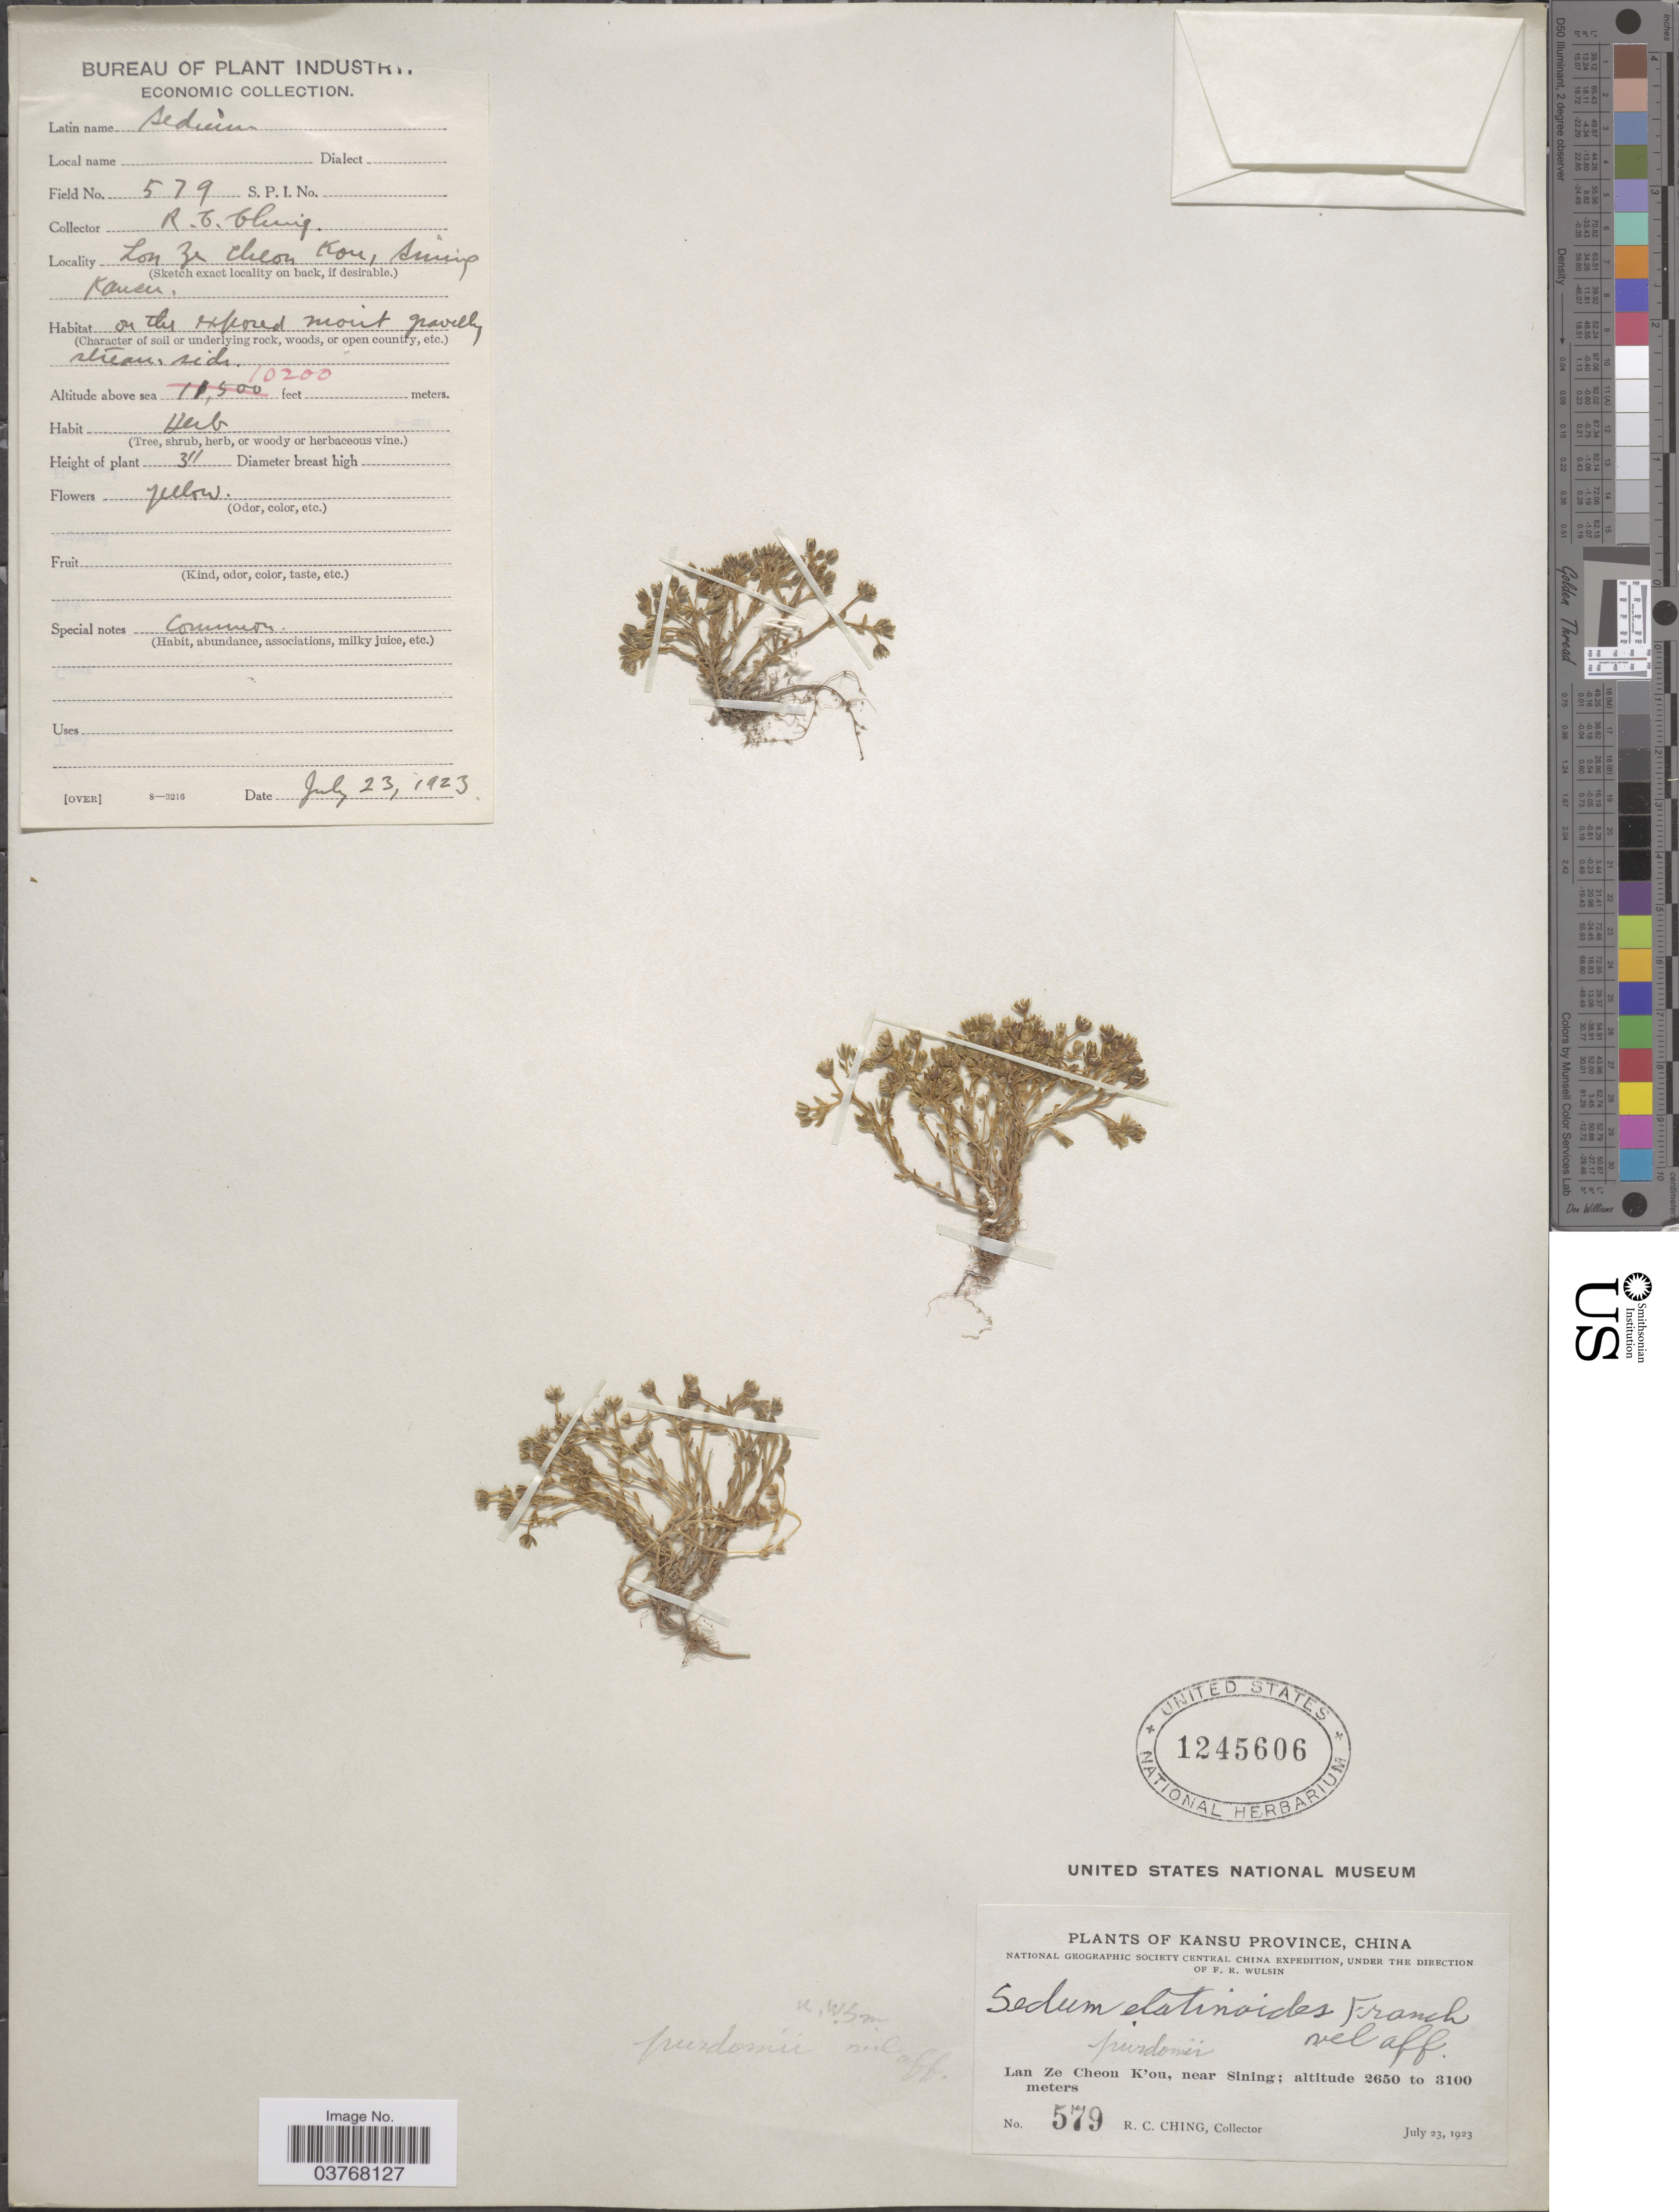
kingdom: Plantae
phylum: Tracheophyta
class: Magnoliopsida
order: Saxifragales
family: Crassulaceae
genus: Sedum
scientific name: Sedum elatinoides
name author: Franch.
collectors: R. C. Ching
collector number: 579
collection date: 1923-07-23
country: China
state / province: Gansu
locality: Kansu Province. Lan Ze Cheon K'ou, near Sining.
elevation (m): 3109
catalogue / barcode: US 1245606